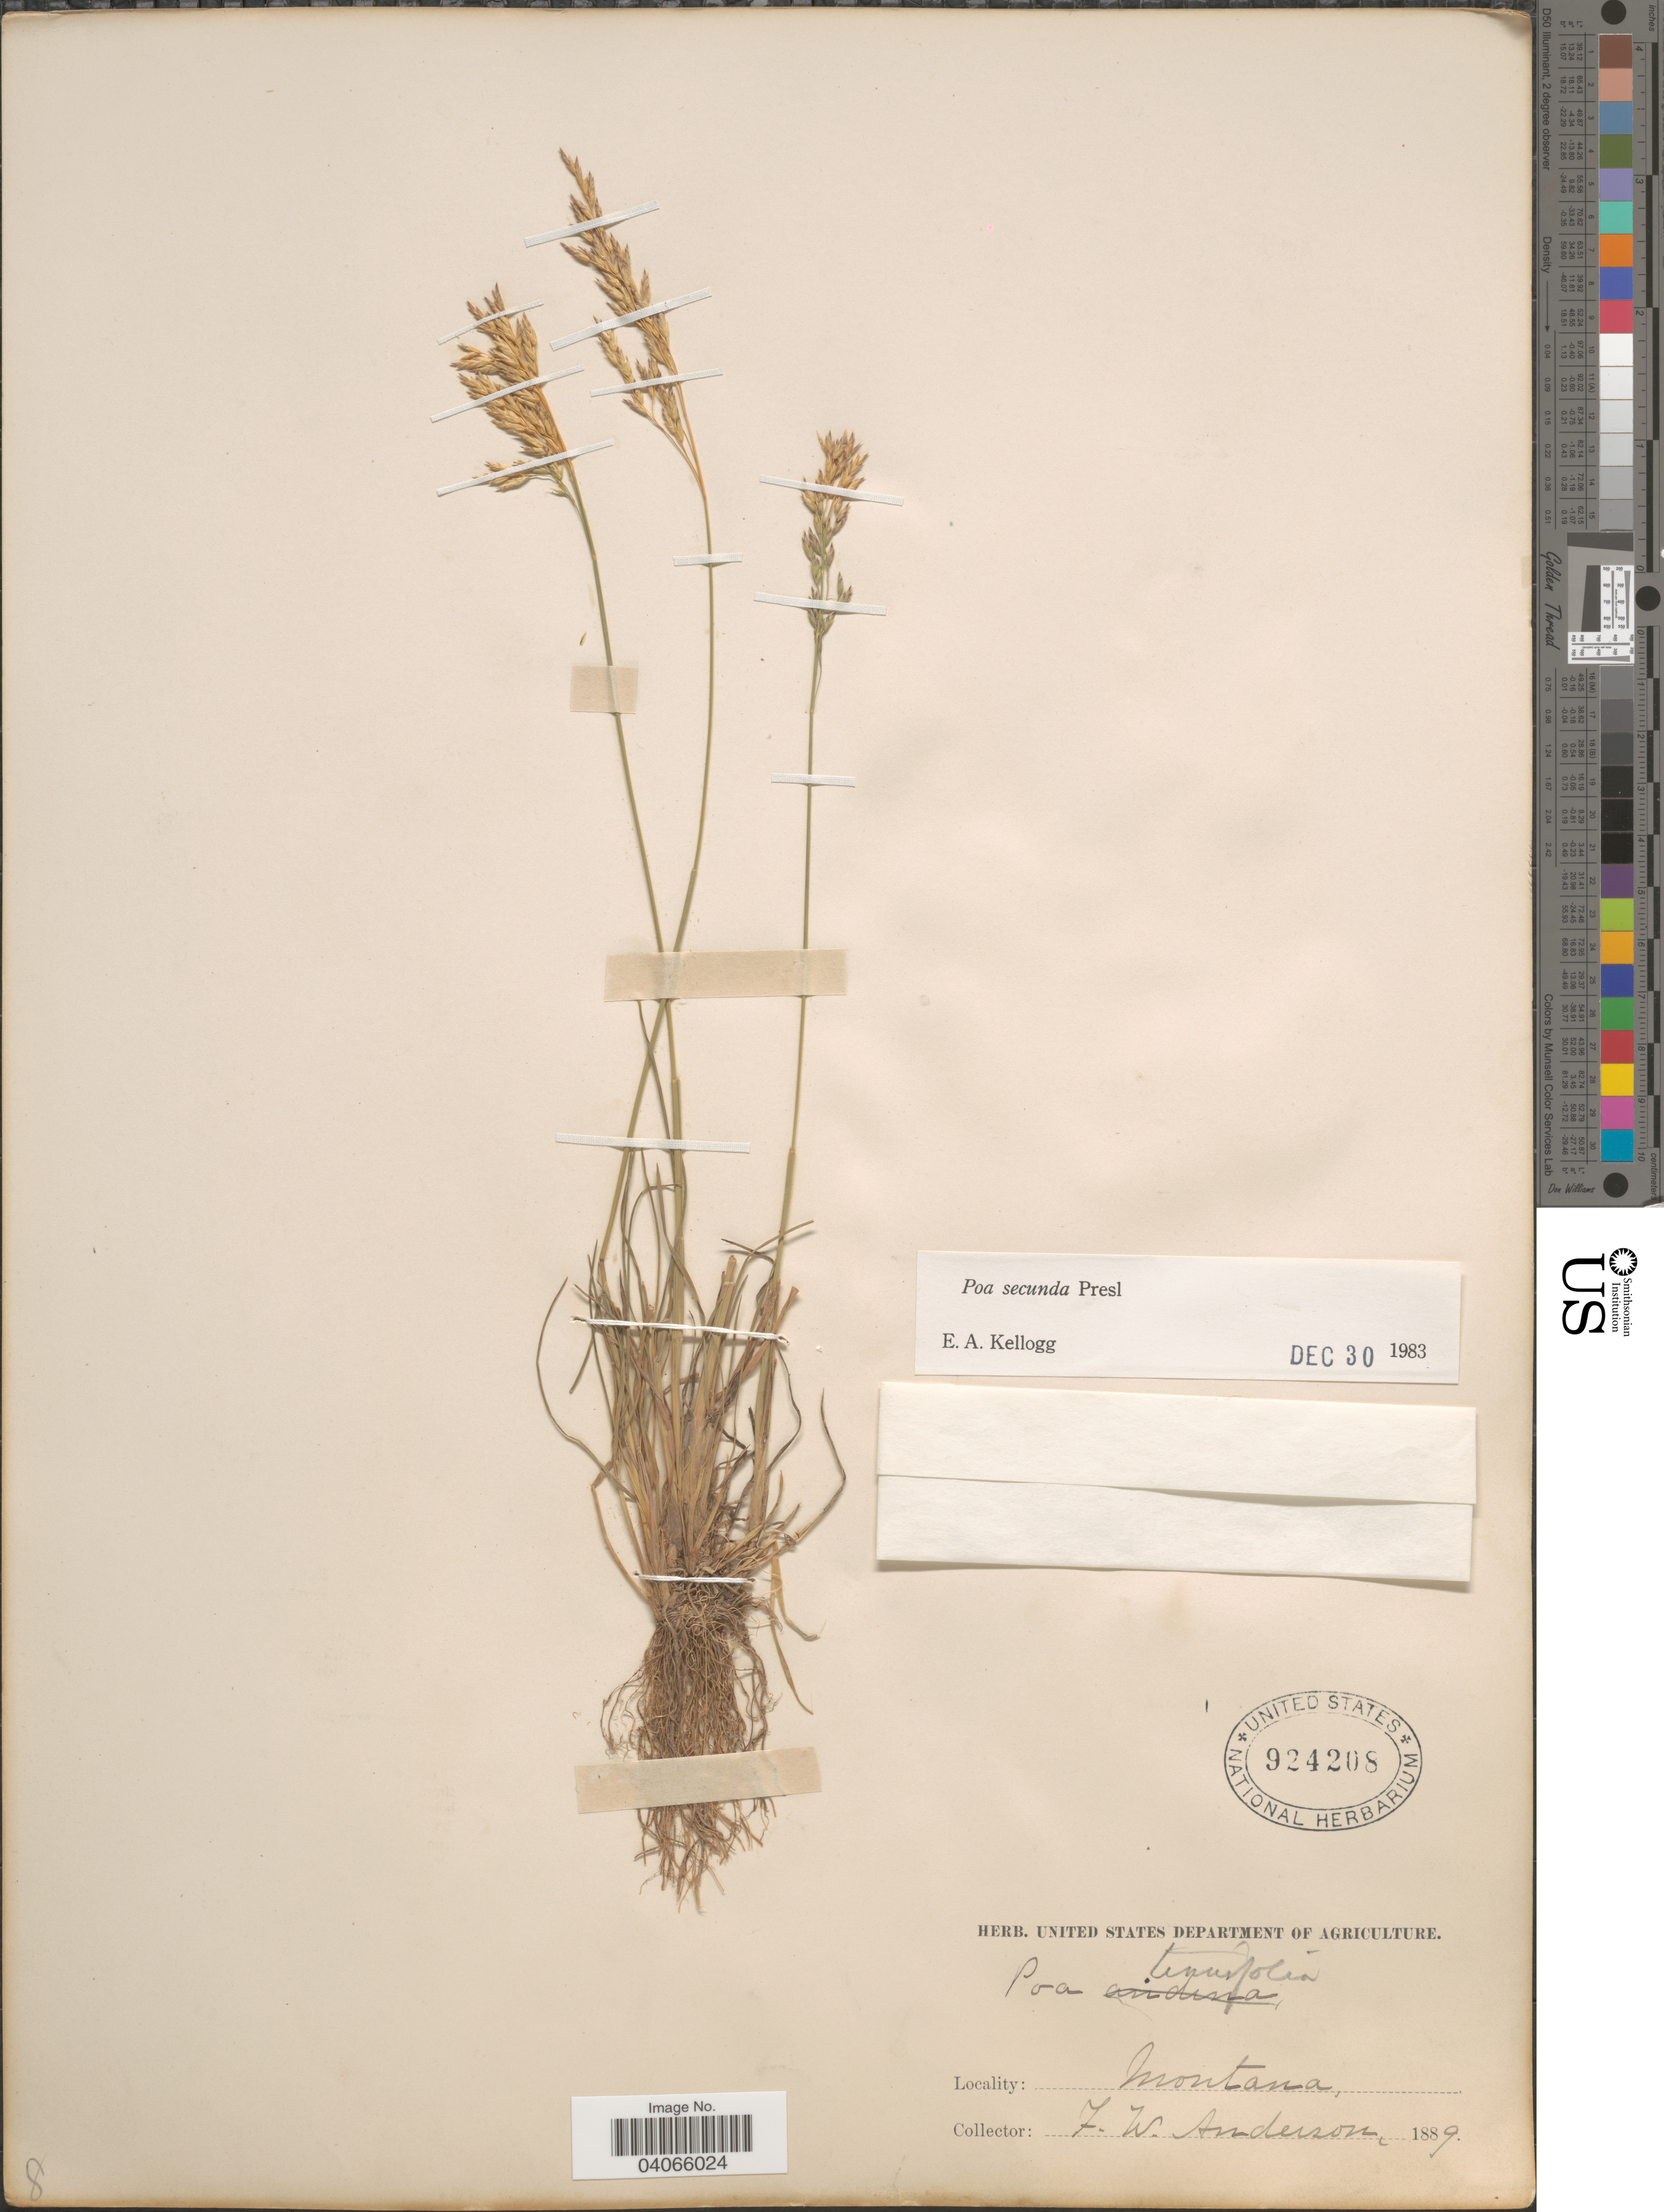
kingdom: Plantae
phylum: Tracheophyta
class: Liliopsida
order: Poales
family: Poaceae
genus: Poa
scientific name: Poa secunda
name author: J. Presl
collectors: F. W. Anderson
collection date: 1889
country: United States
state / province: Montana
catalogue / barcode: US 924208